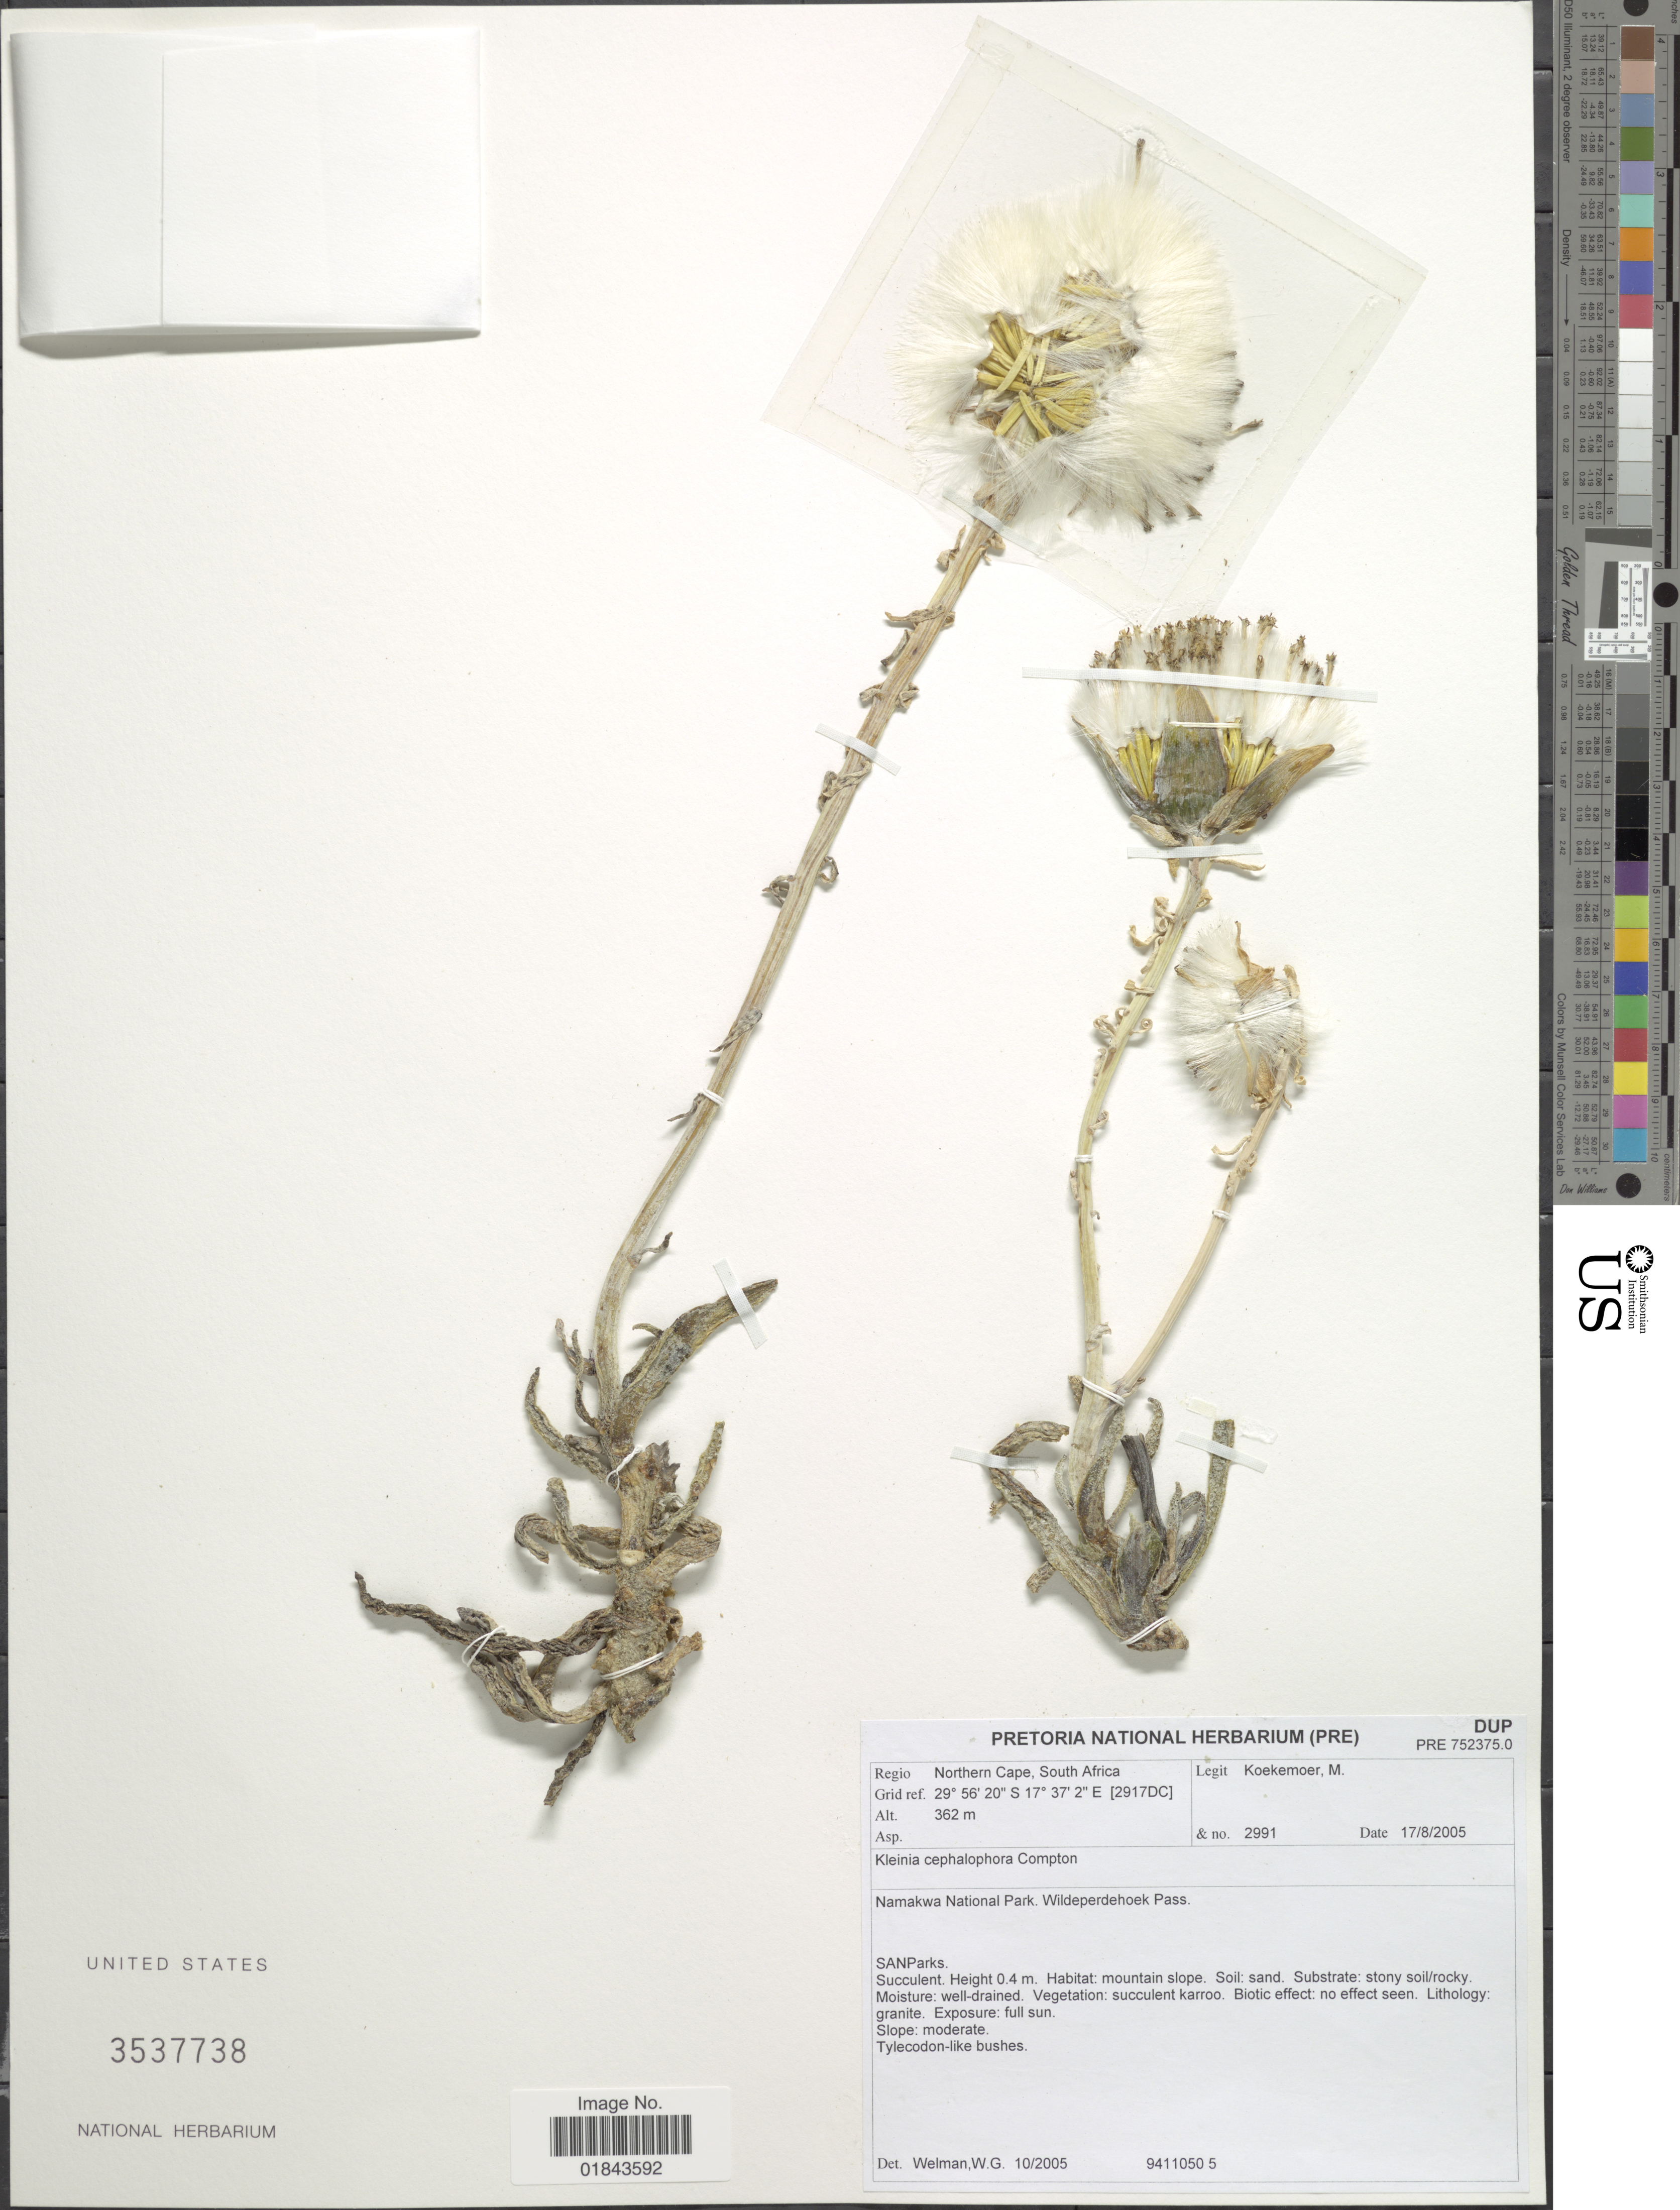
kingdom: Plantae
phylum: Tracheophyta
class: Magnoliopsida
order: Asterales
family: Asteraceae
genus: Kleinia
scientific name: Kleinia cephalophora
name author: Compton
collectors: M. Koekemoer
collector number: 2991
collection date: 2005-08-17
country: South Africa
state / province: Northern Cape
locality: Regio Northern Cape, South Africa, Grid ref. [2917DC], Namakwa National Park, Wildeperdehoek Pass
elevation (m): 362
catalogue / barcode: US 3537738